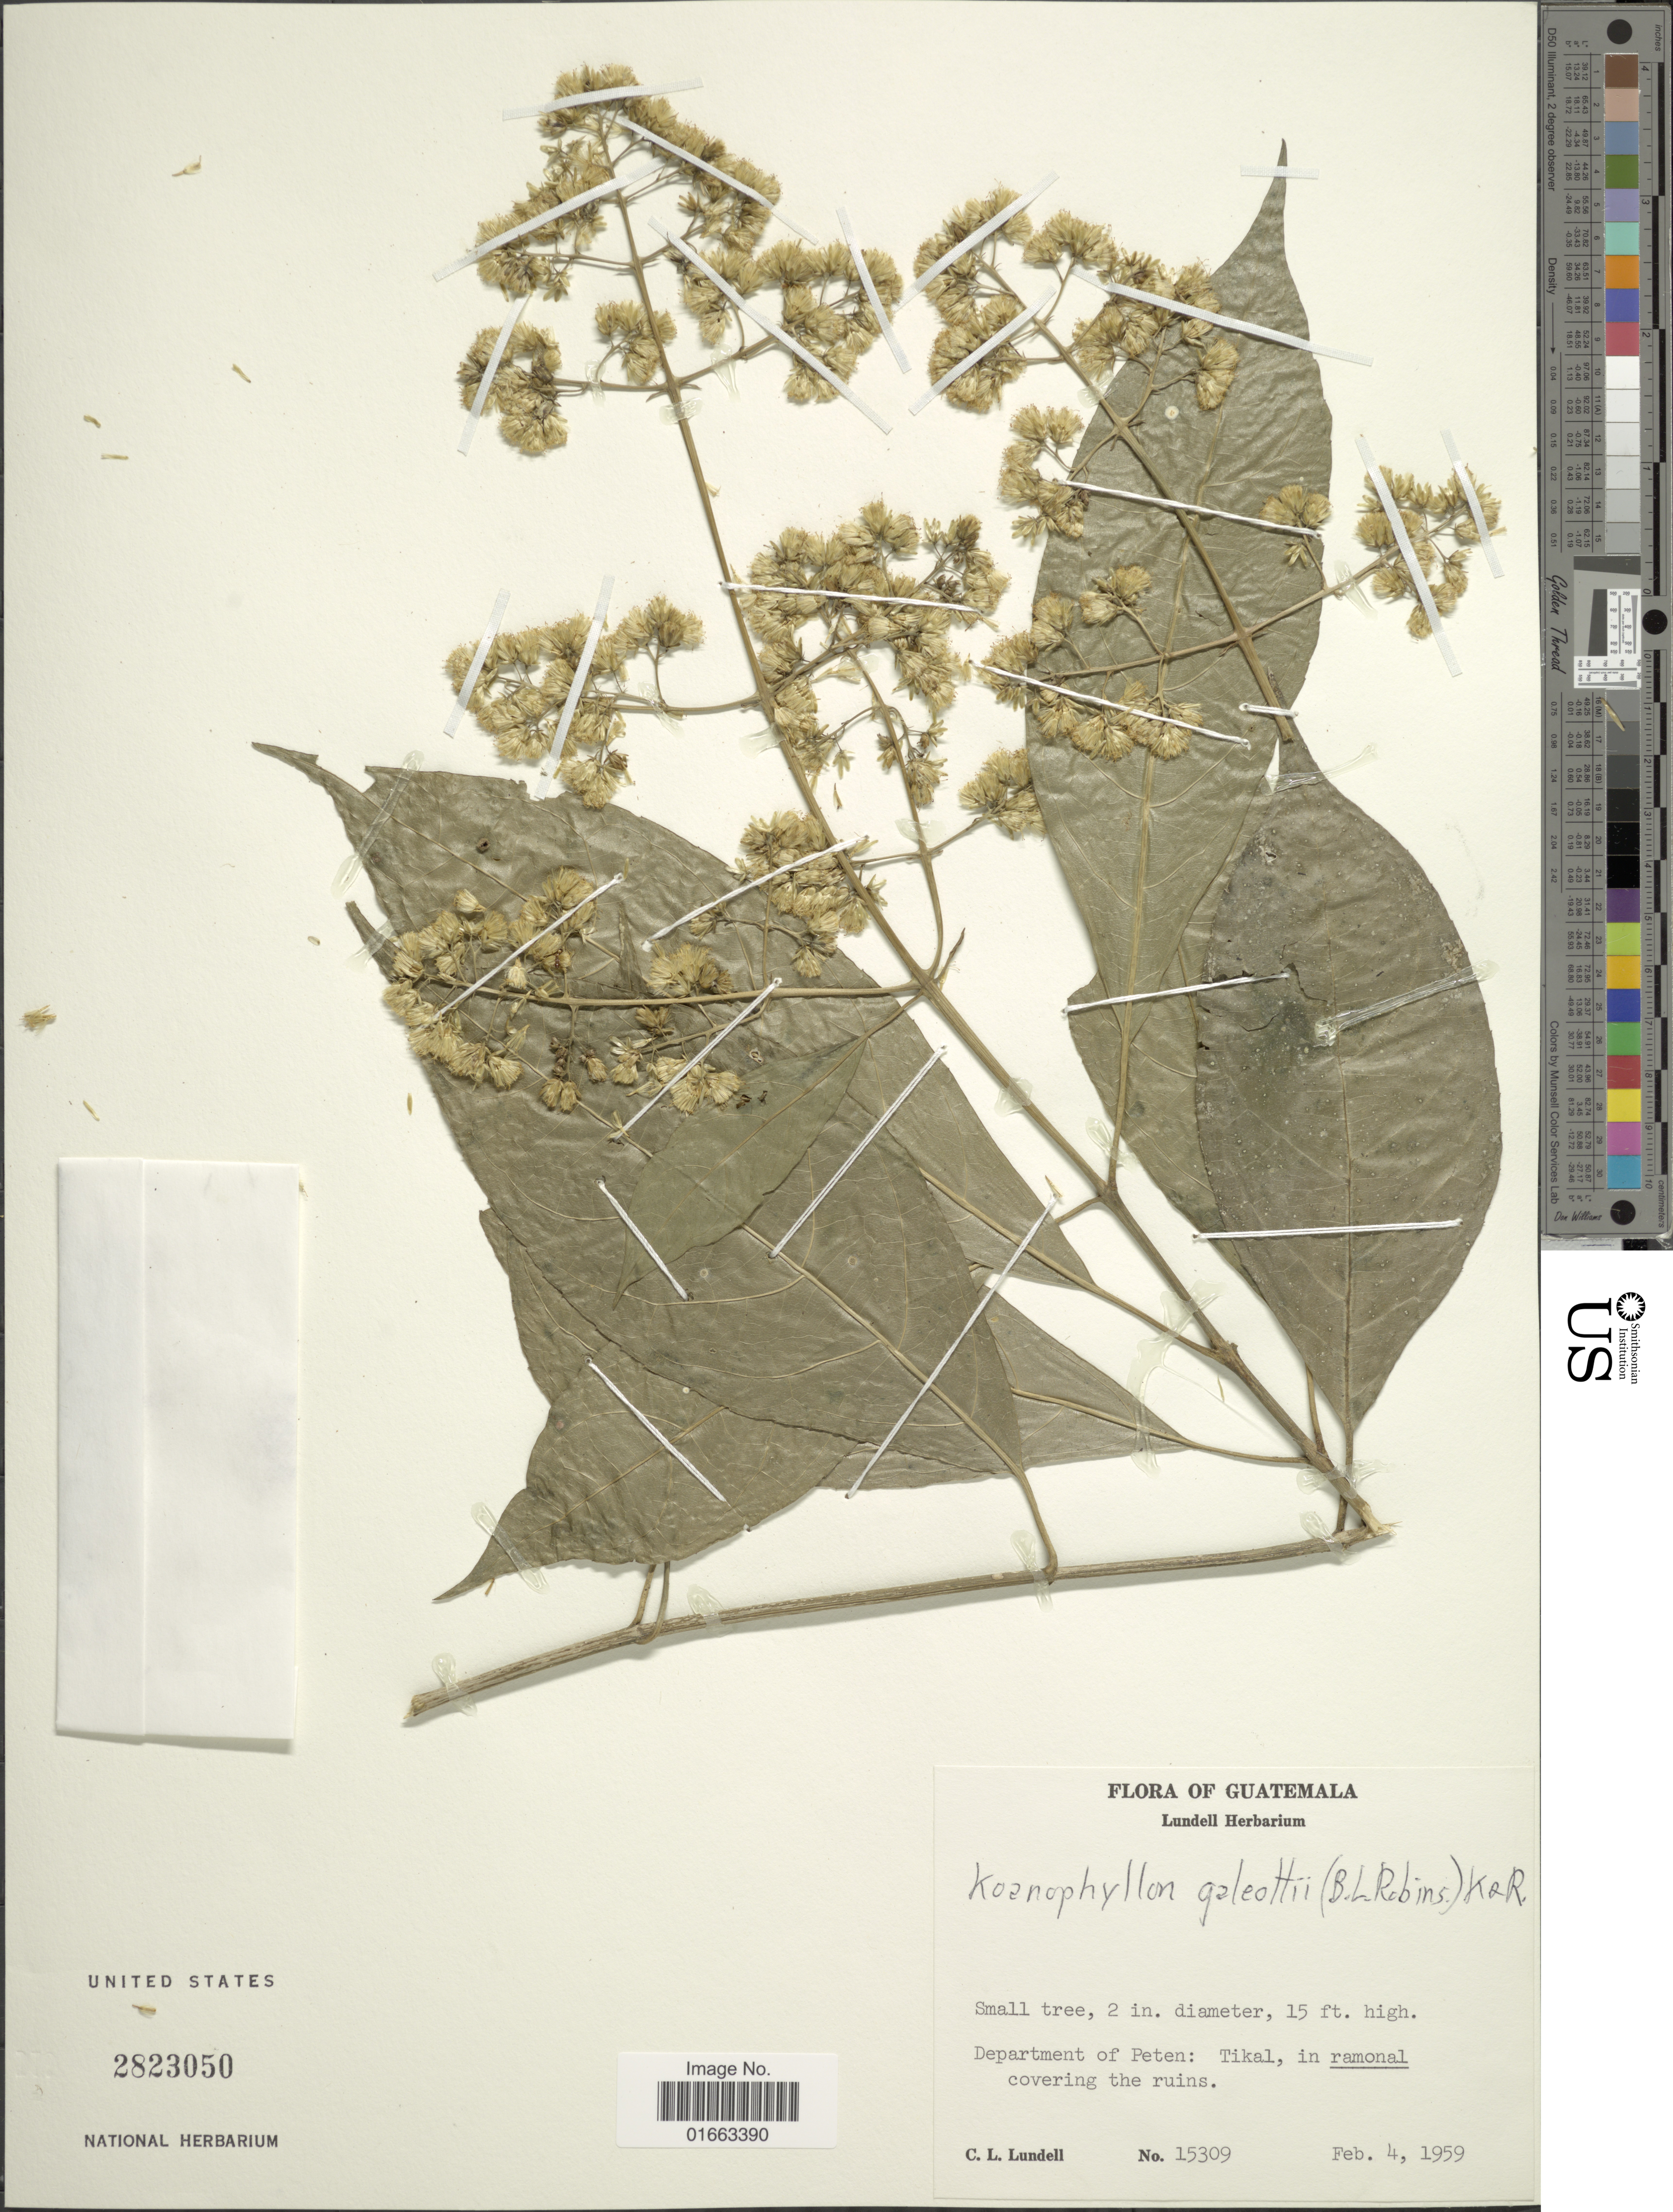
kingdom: Plantae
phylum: Tracheophyta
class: Magnoliopsida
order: Asterales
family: Asteraceae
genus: Koanophyllon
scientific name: Koanophyllon galeottii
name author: (B.L. Rob.) R.M. King & H. Rob.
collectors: C. L. Lundell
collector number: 15309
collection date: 1959-02-04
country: Guatemala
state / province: El Petén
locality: Tikal, in ramonal covering the ruins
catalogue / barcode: US 2823050